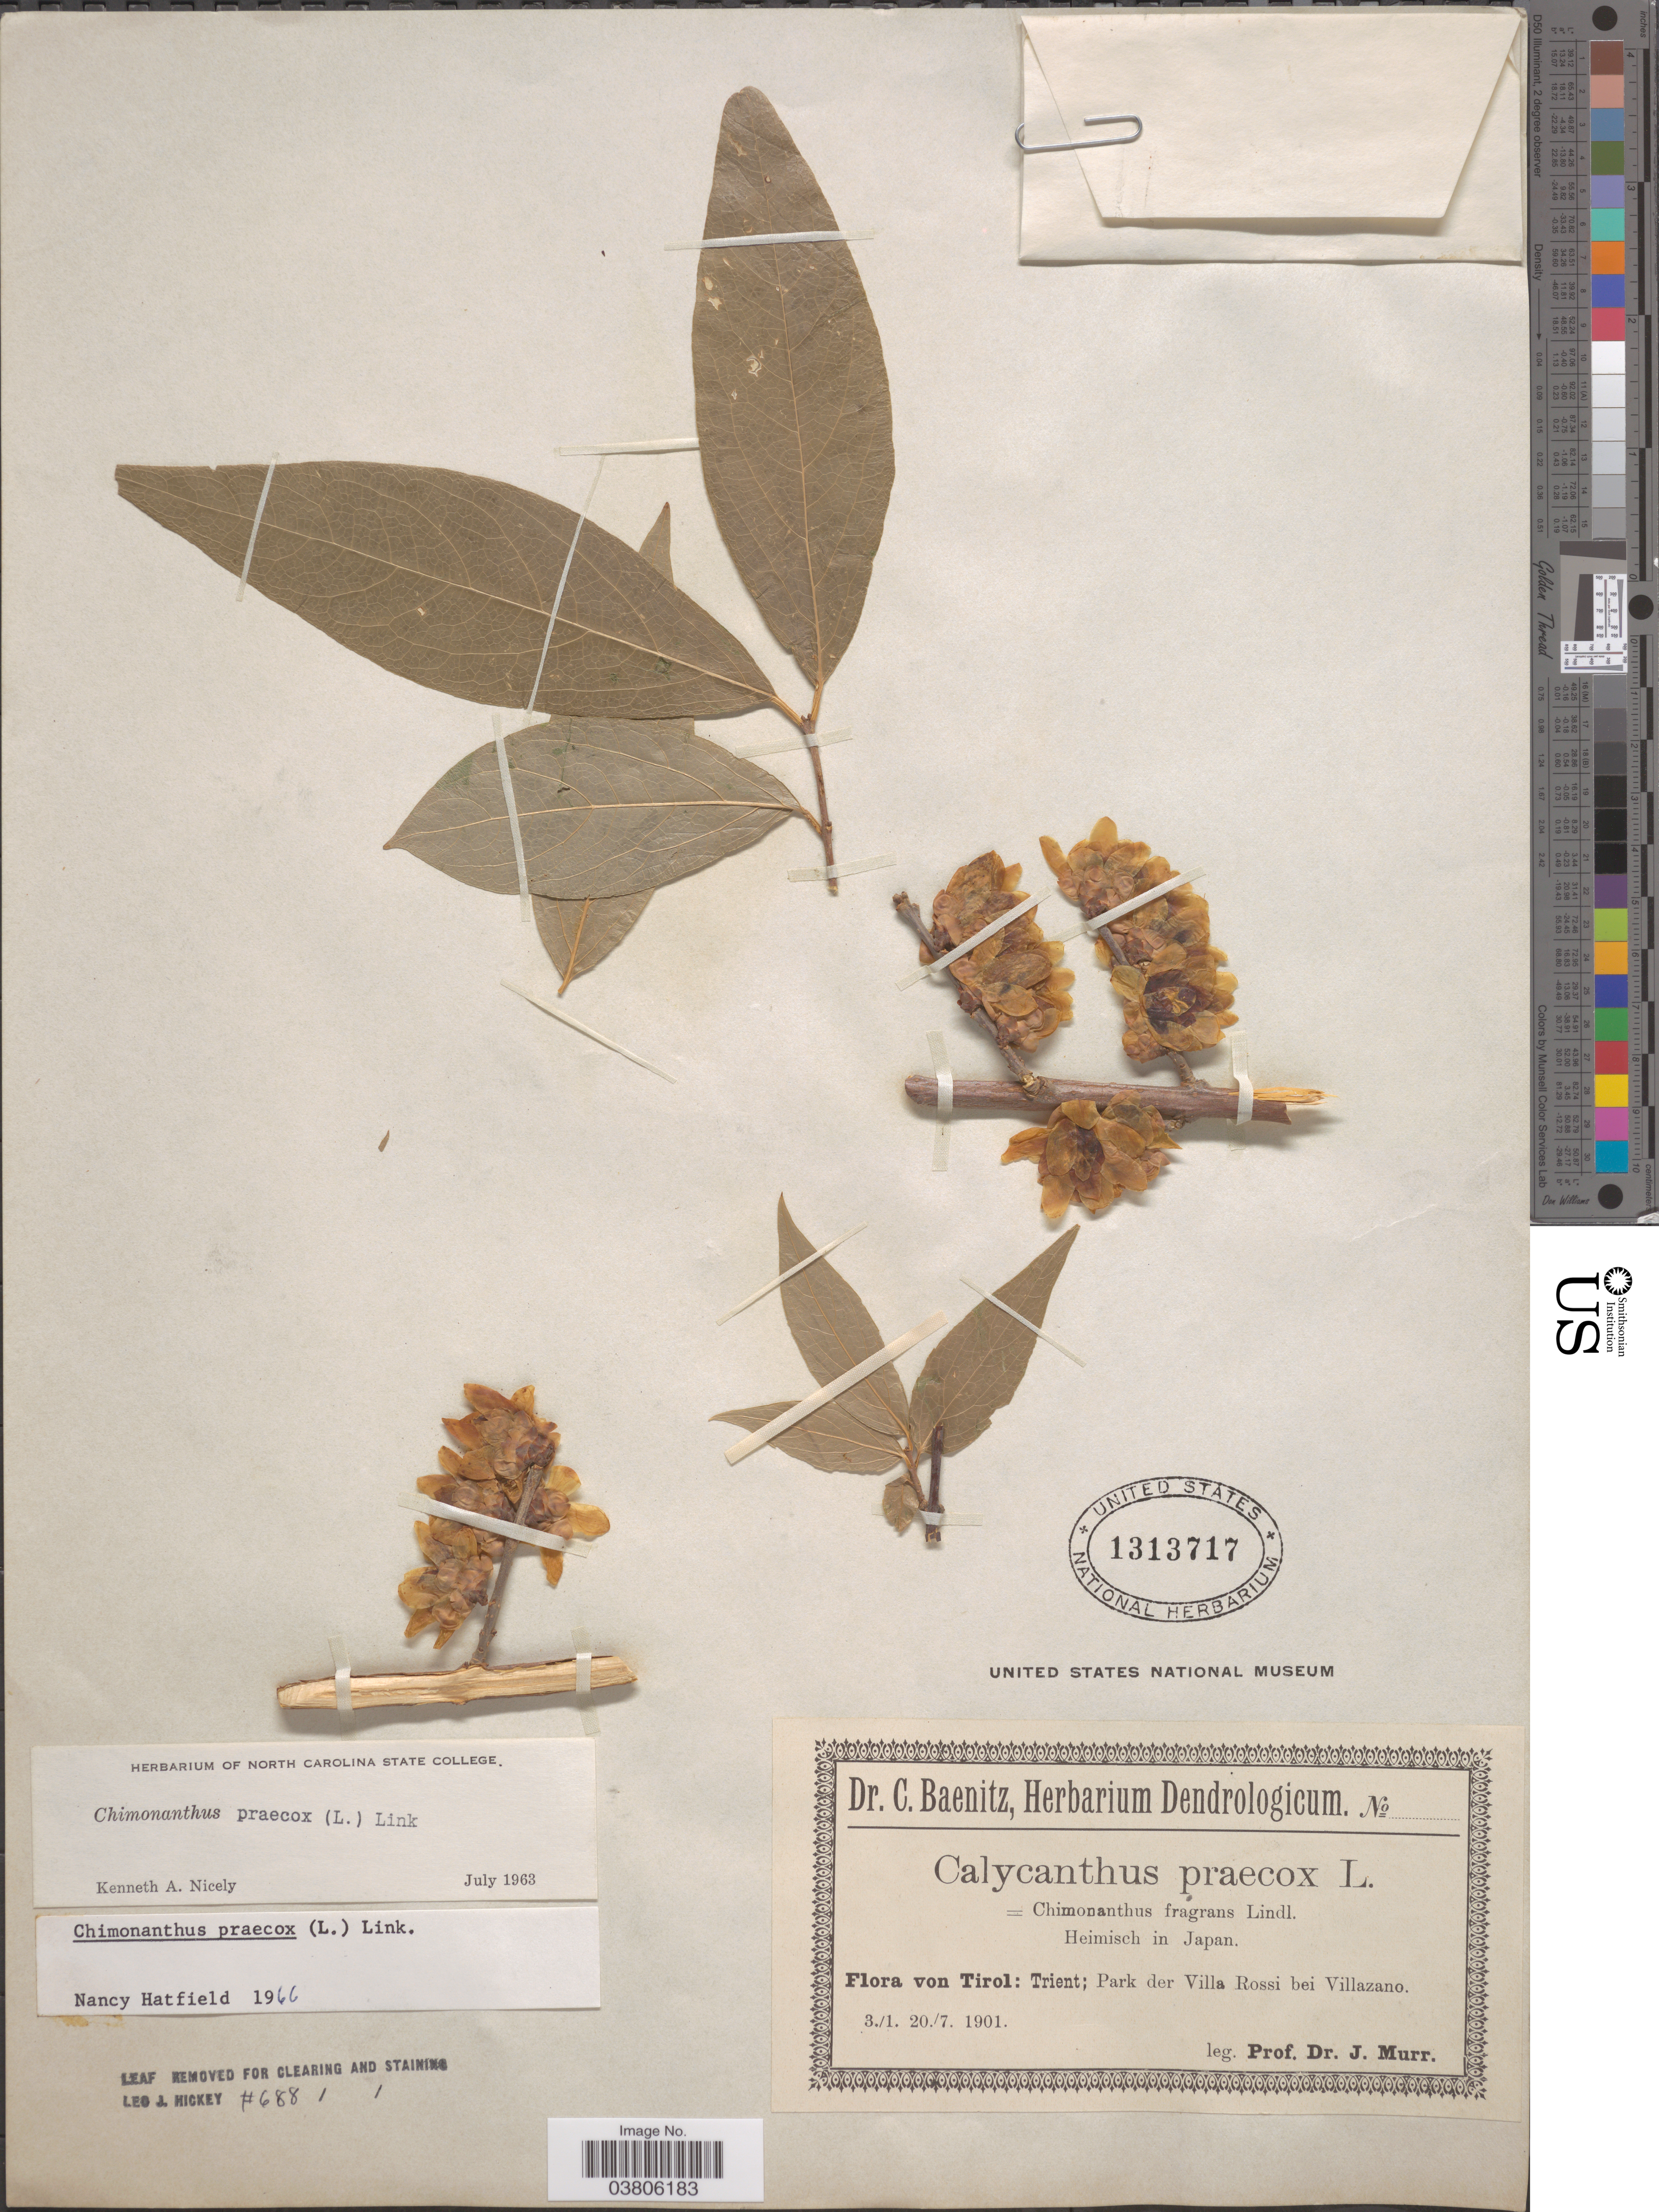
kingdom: Plantae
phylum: Tracheophyta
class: Magnoliopsida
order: Laurales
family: Calycanthaceae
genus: Chimonanthus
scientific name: Chimonanthus praecox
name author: (L.) Link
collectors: J. Murr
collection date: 1901-01-03/1901-07-20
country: Italy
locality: Tirol: Trient; Park der Villa Rossi bei Villazano.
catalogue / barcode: US 1313717